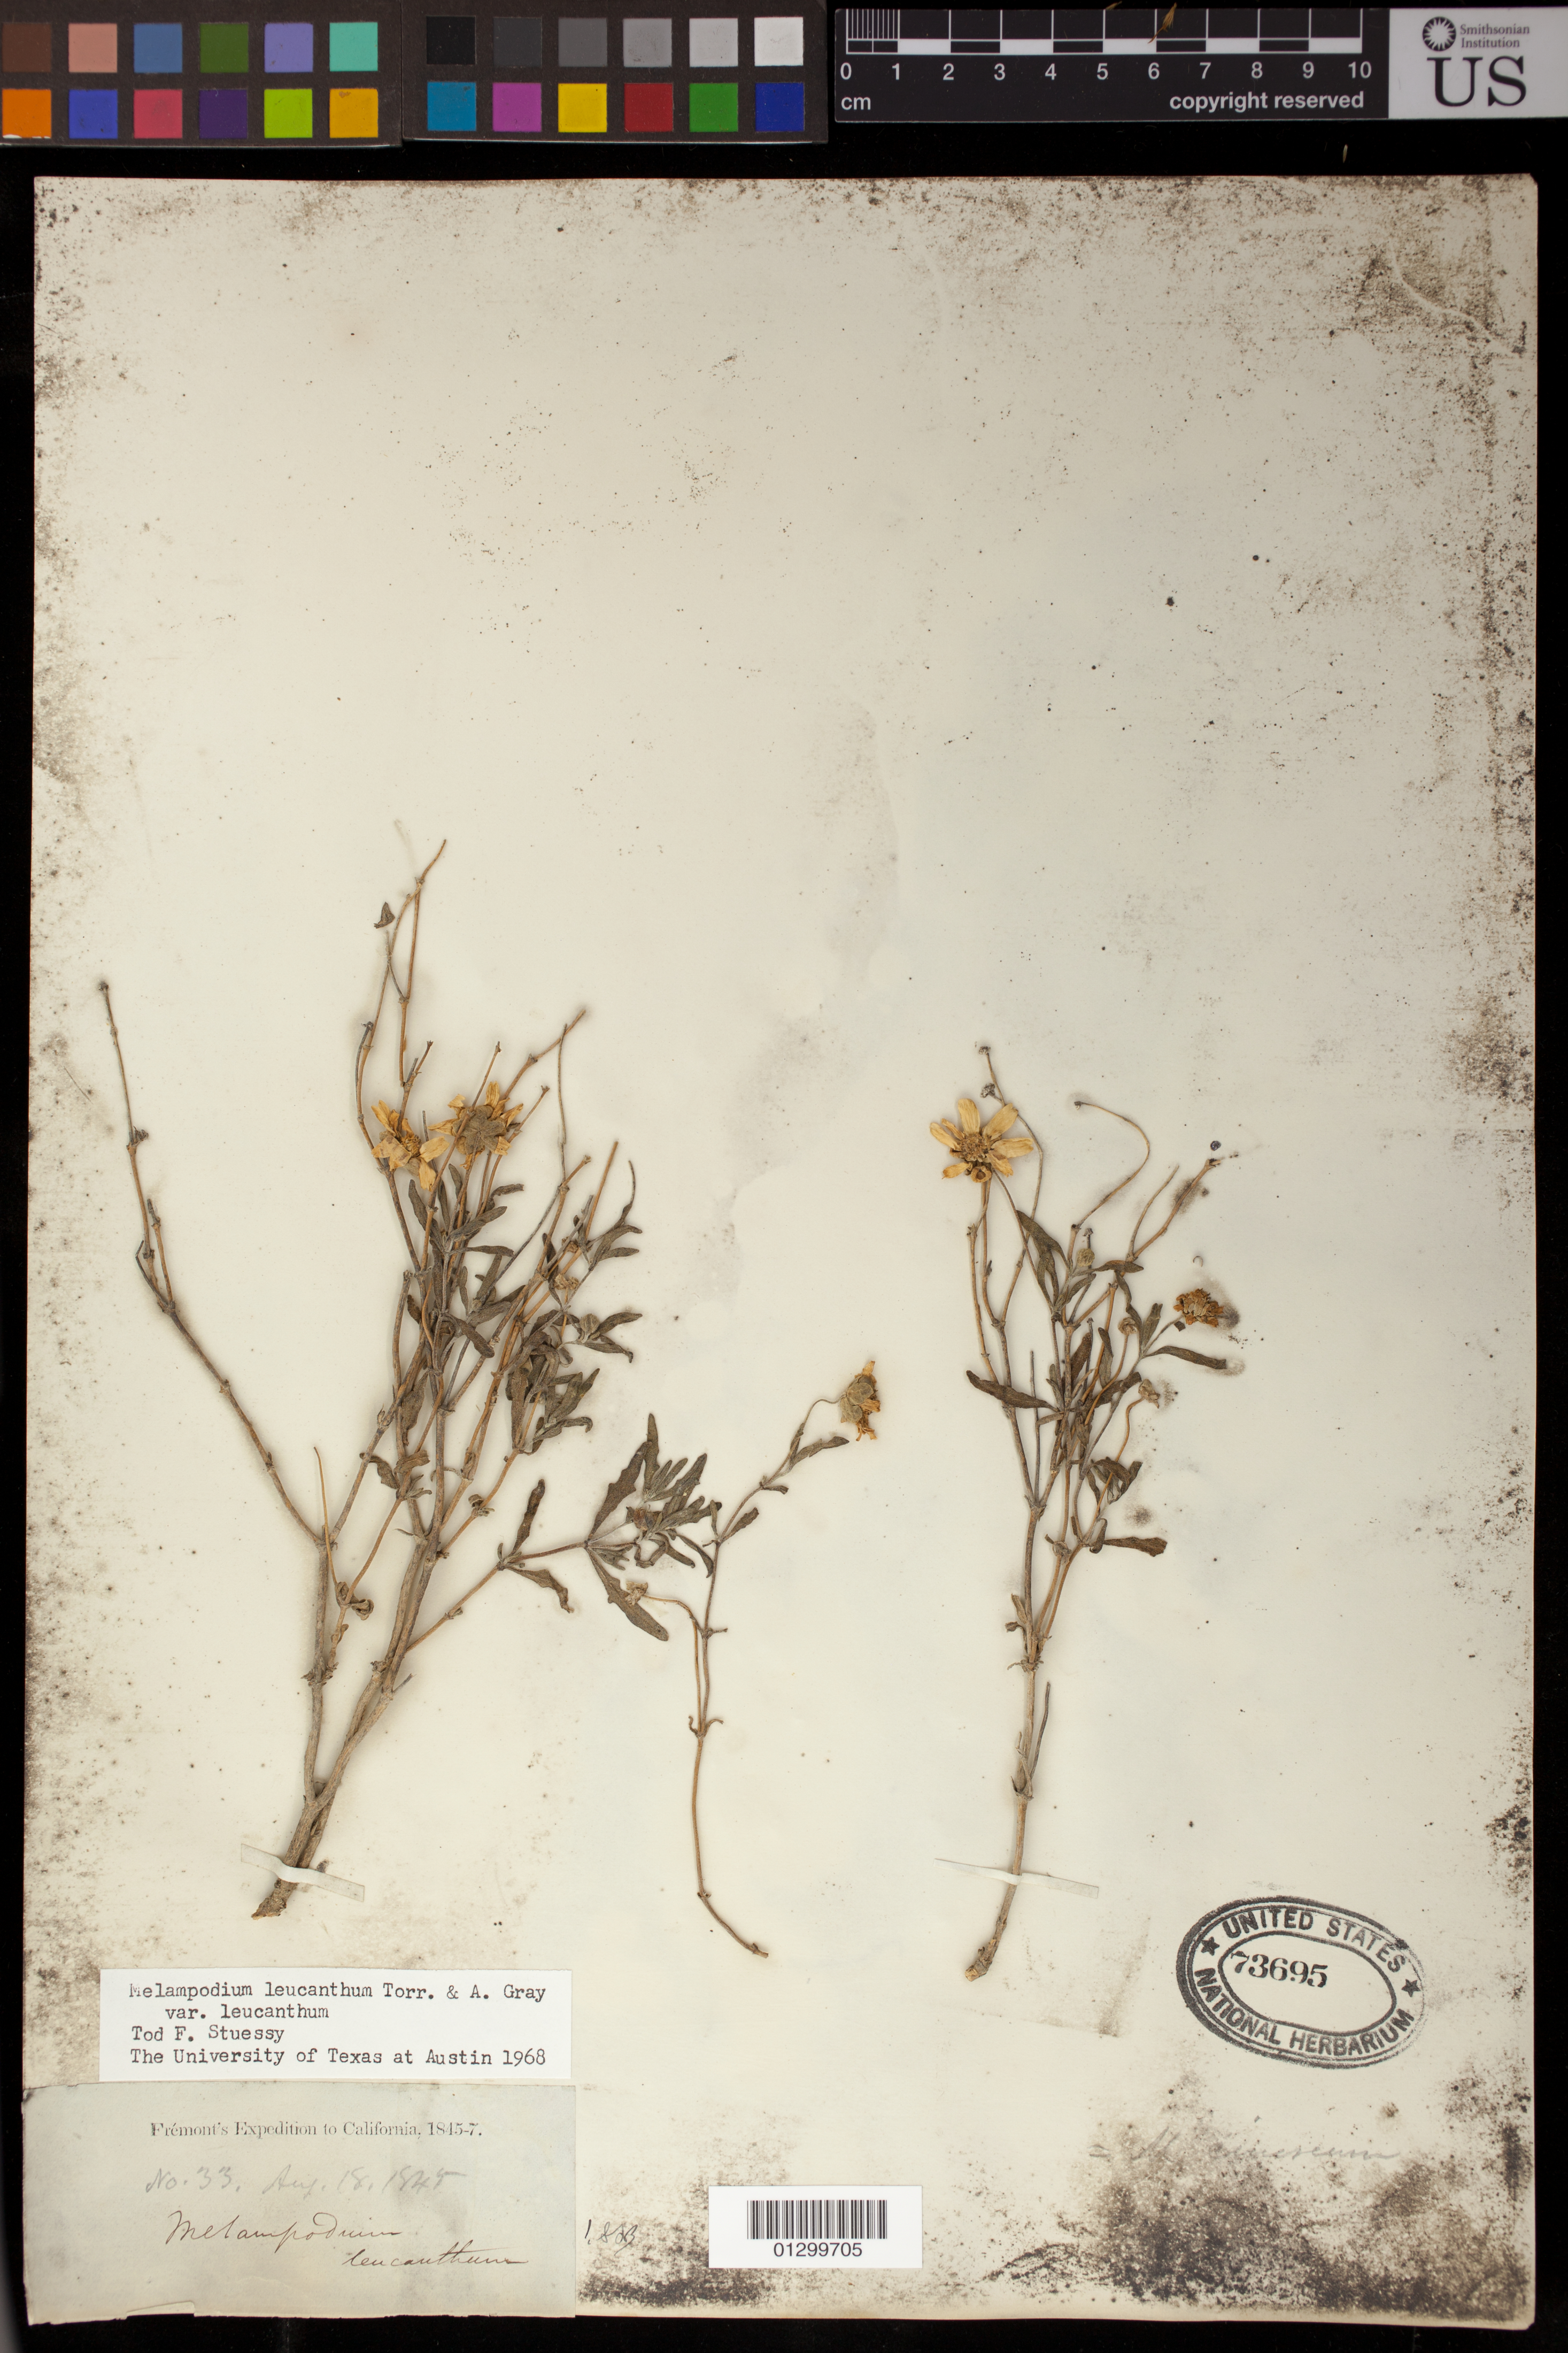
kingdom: Plantae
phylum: Tracheophyta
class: Magnoliopsida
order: Asterales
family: Asteraceae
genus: Melampodium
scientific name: Melampodium leucanthum var. leucanthum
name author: Torr. & A. Gray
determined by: Stuessy, T. F.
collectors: J. C. Frémont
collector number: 33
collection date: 1845-08-18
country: United States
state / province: California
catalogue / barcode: US 73695